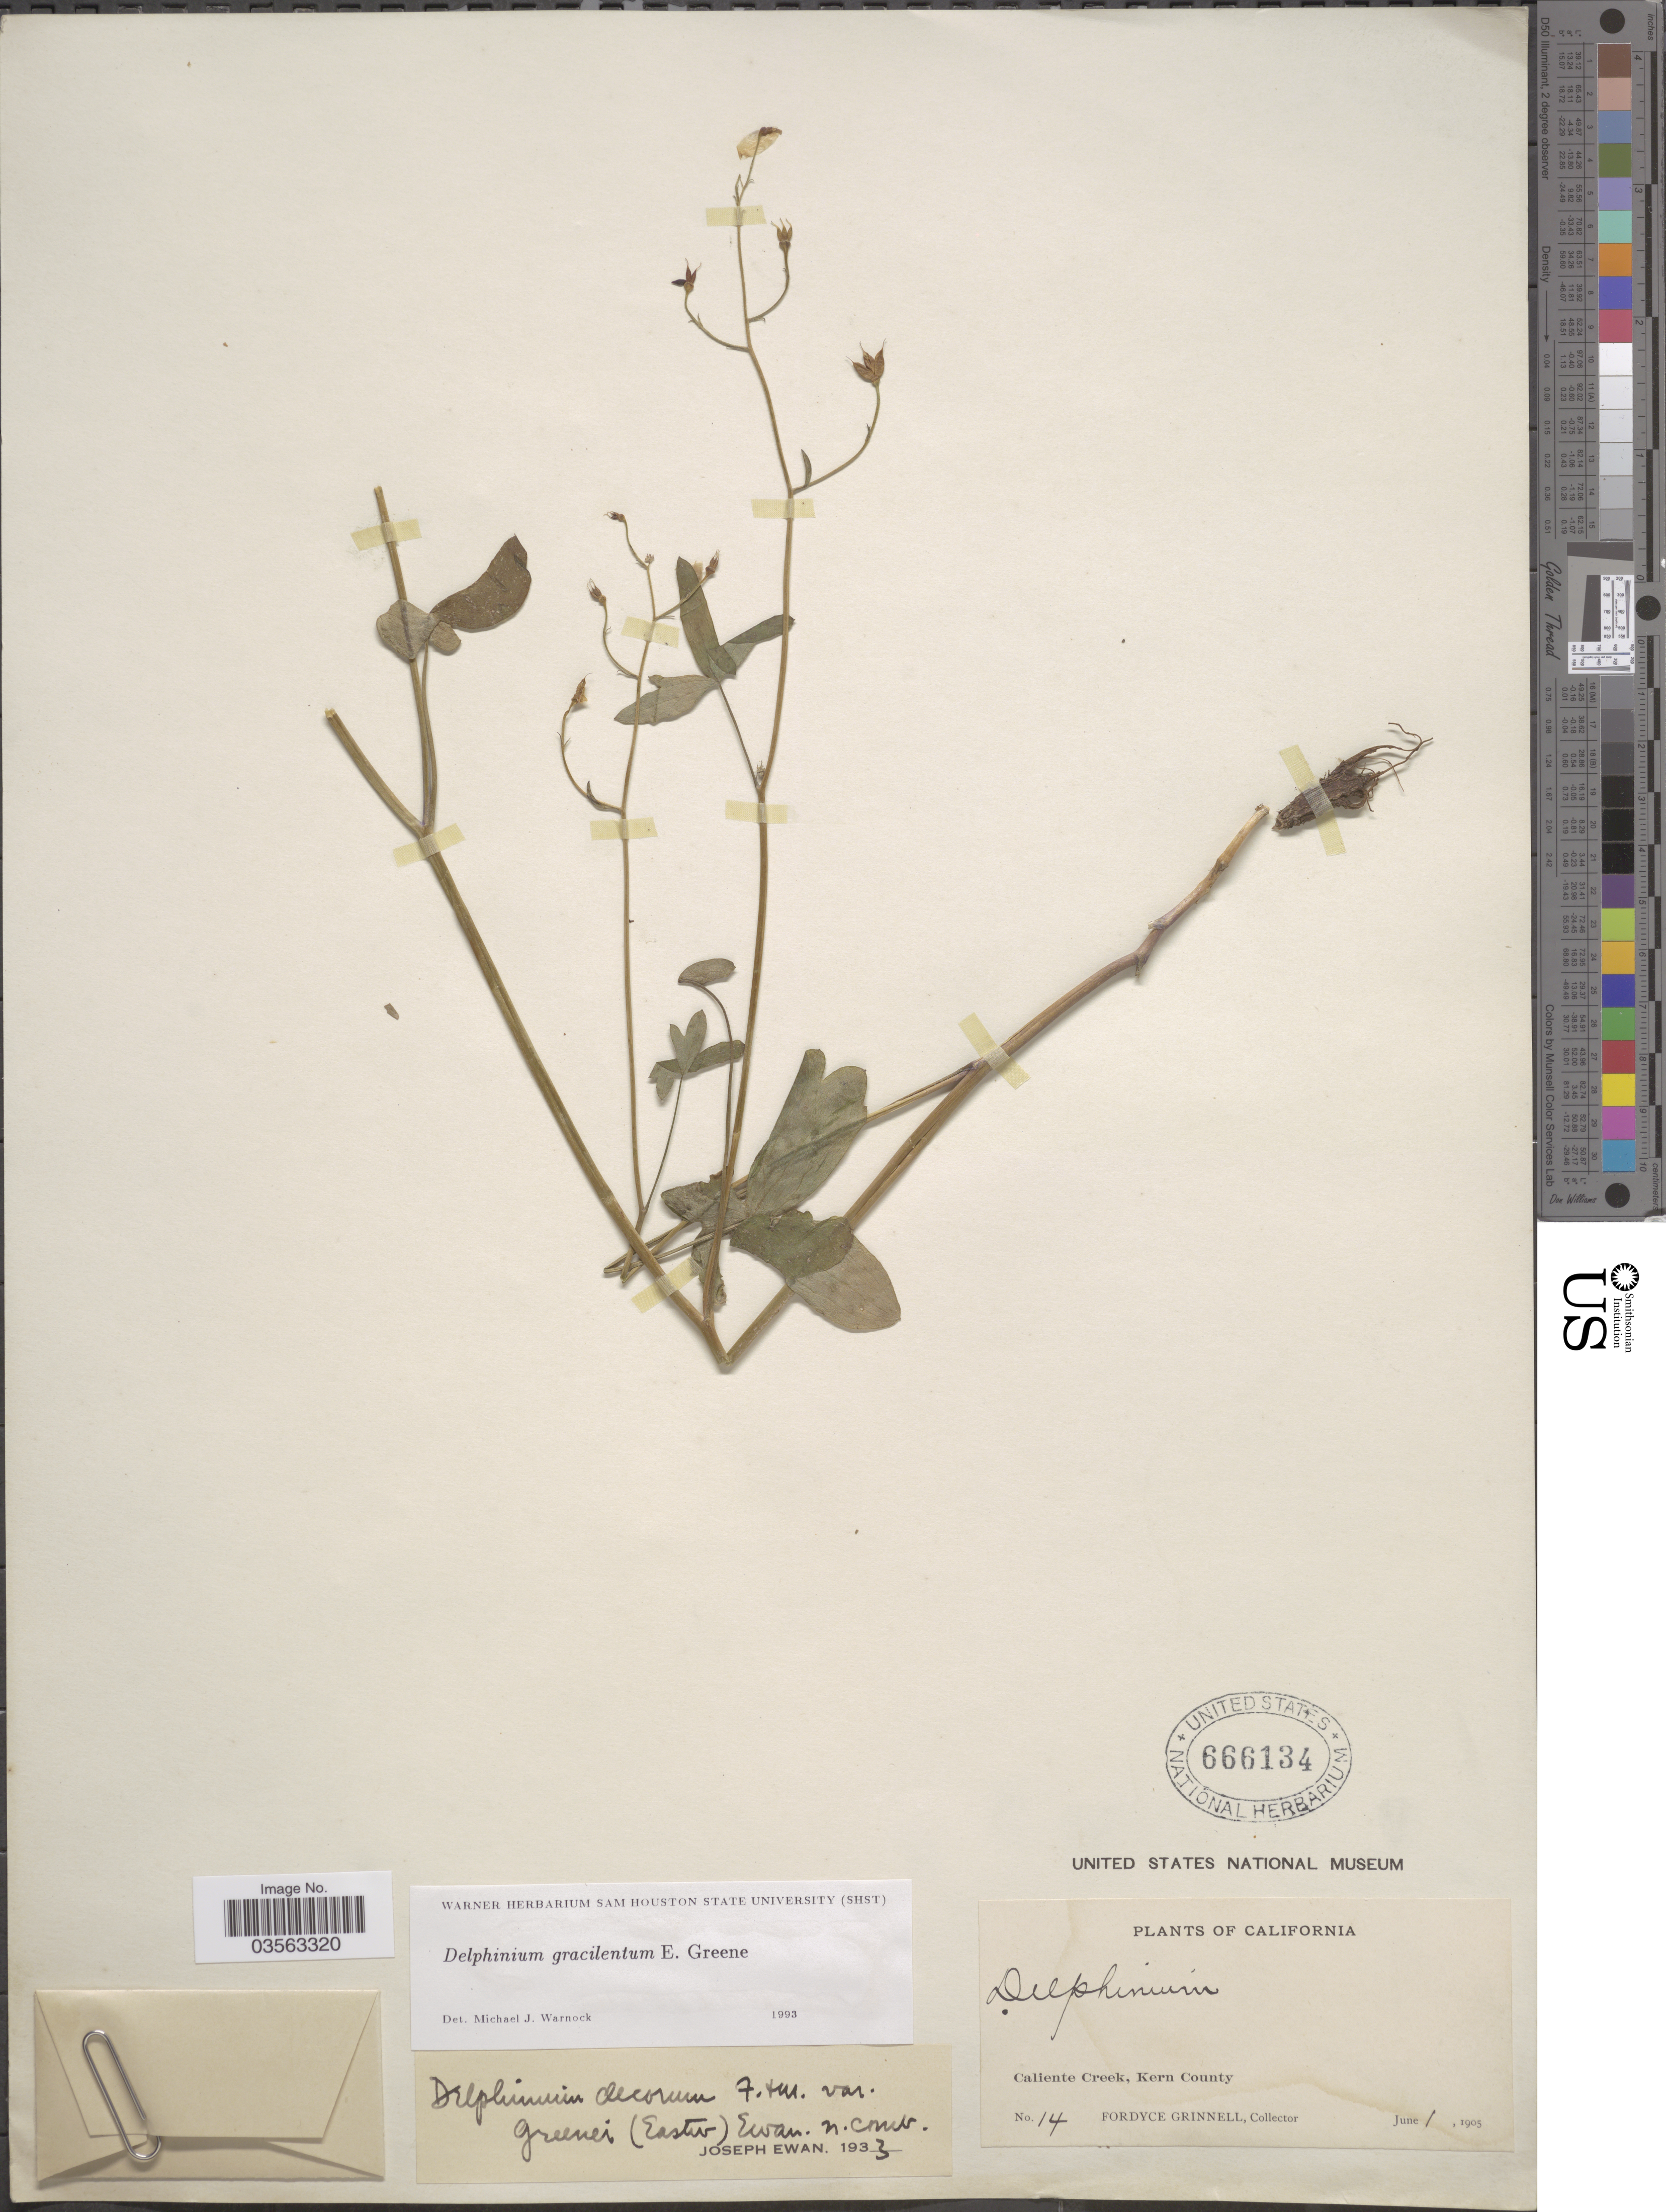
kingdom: Plantae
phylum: Tracheophyta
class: Magnoliopsida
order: Ranunculales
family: Ranunculaceae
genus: Delphinium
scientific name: Delphinium gracilentum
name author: Greene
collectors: F. Grinnell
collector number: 14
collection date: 1905-06-01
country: United States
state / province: California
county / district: Kern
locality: Caliente Creek, Kern County.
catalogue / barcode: US 666134